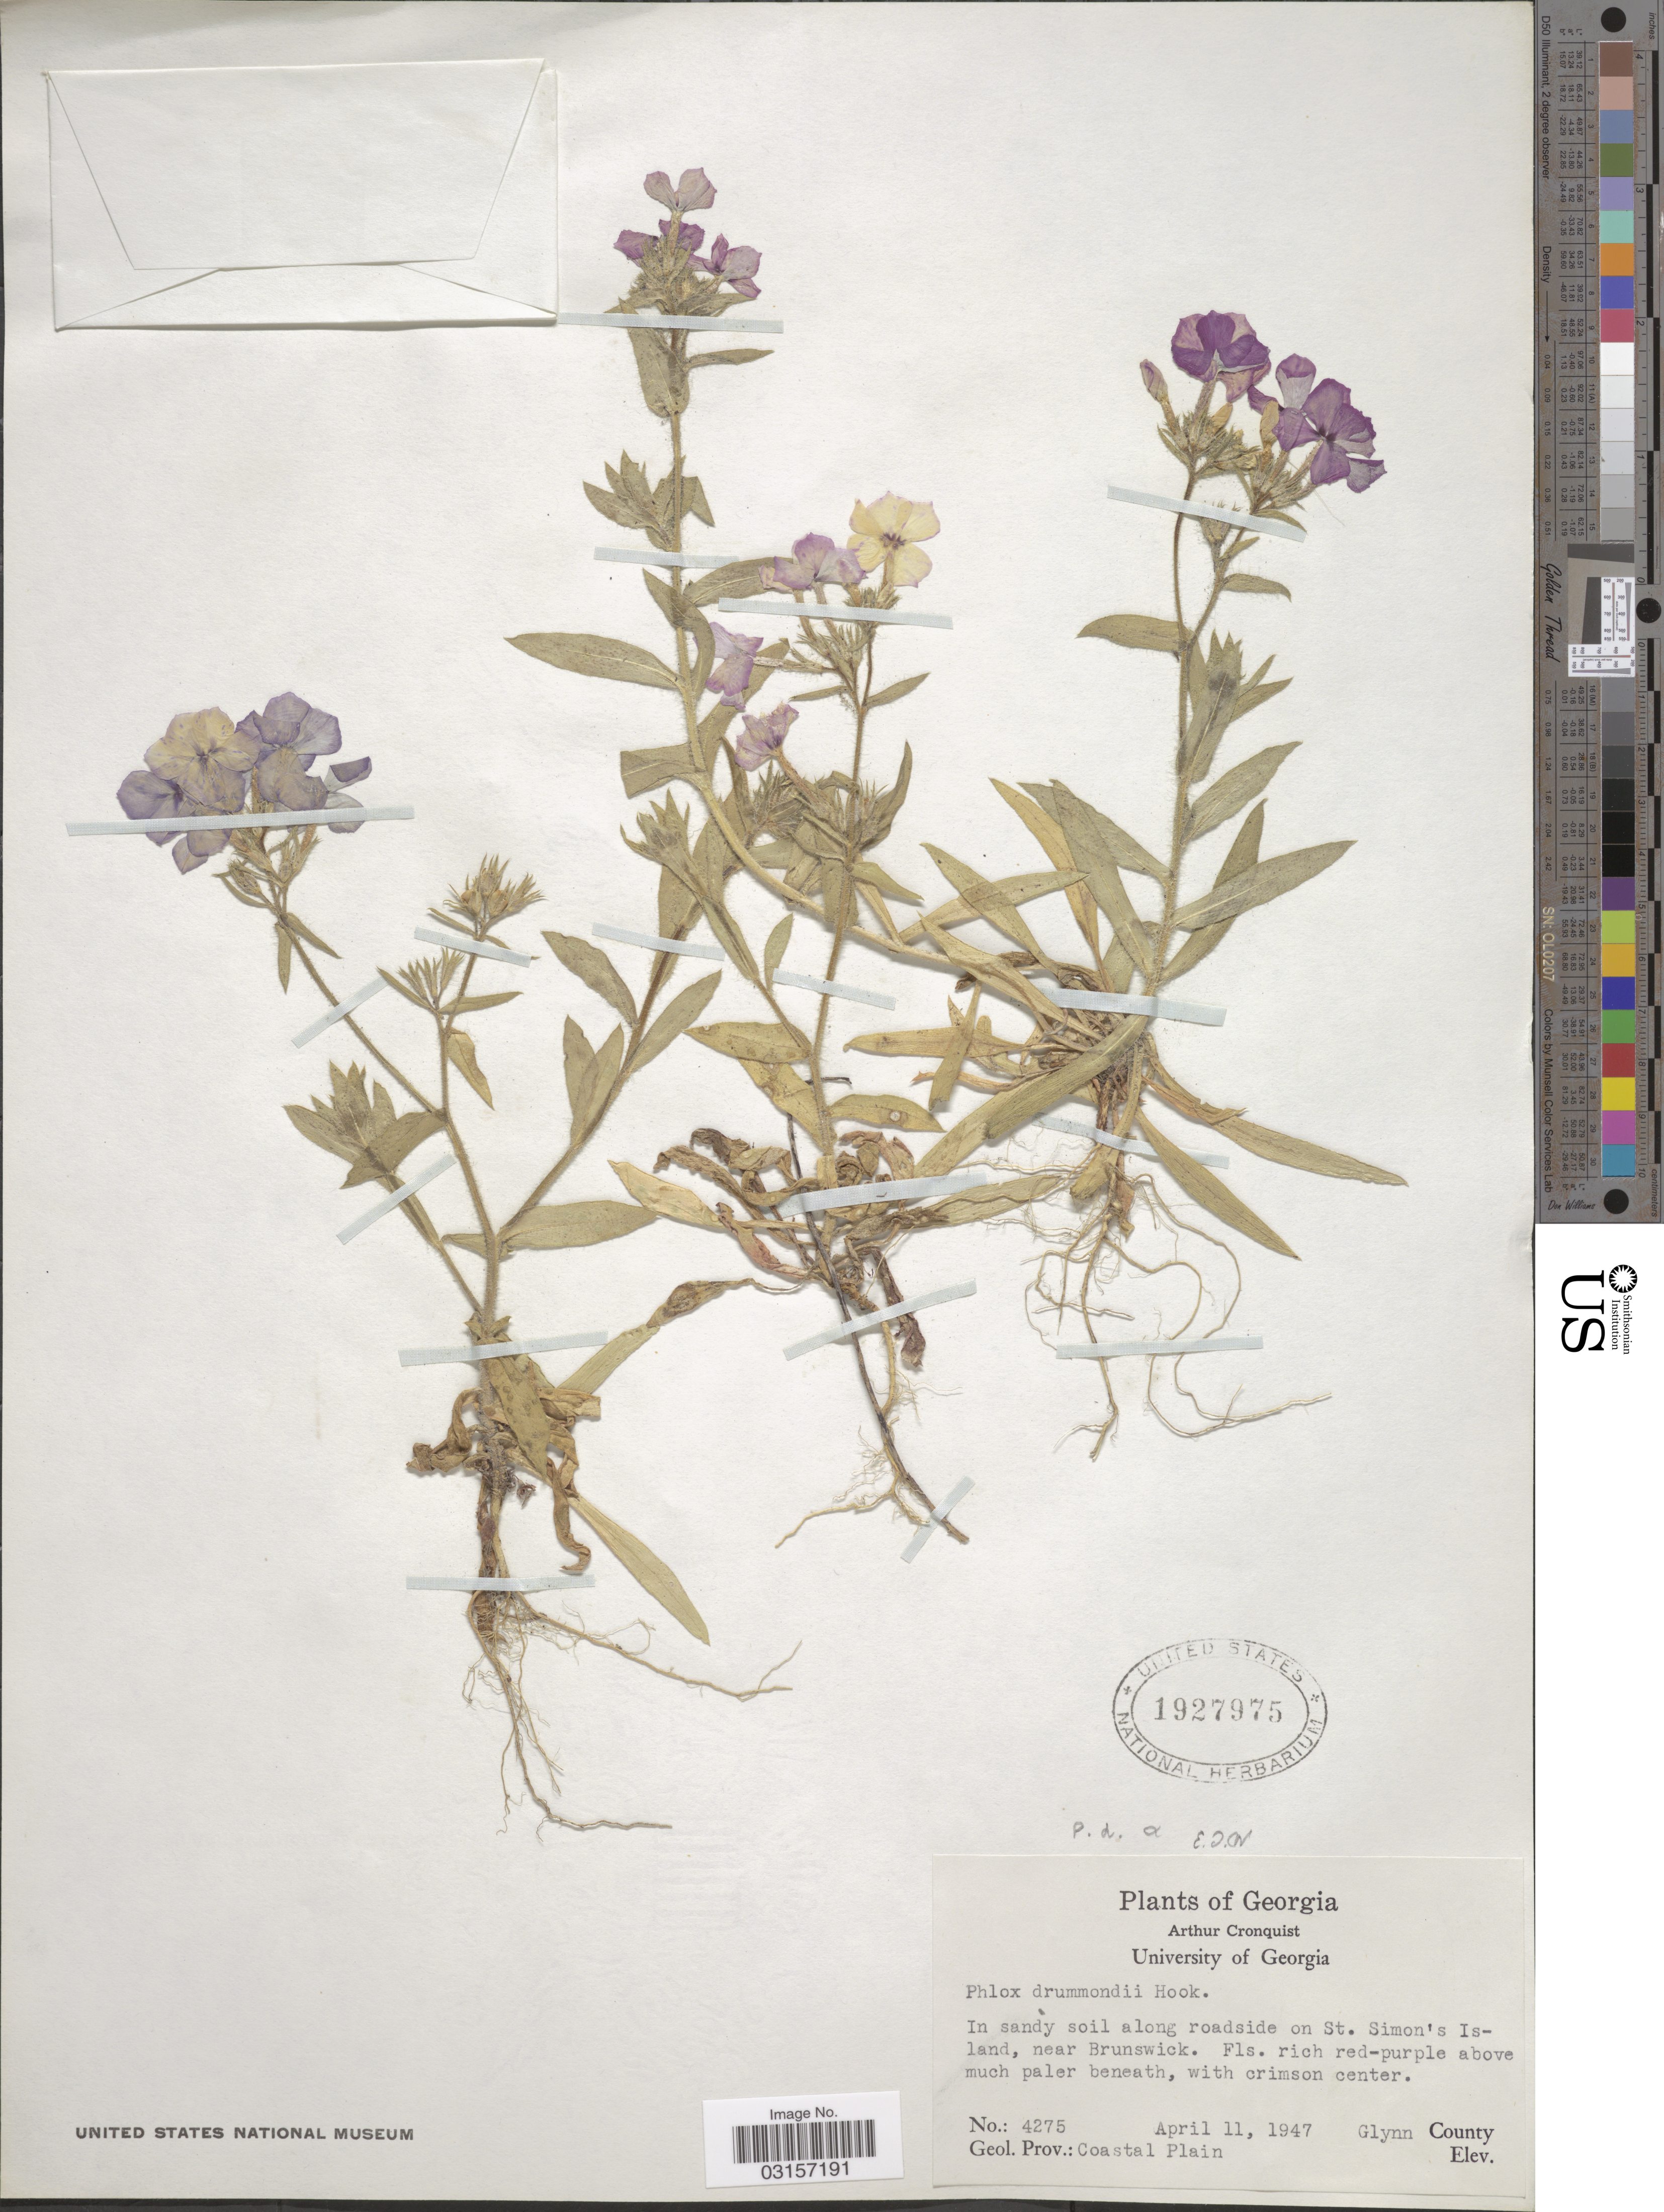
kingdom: Plantae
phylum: Tracheophyta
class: Magnoliopsida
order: Ericales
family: Polemoniaceae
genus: Phlox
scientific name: Phlox drummondii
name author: Hook.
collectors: A. J. Cronquist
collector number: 4275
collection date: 1947-04-11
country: United States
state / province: Georgia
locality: In sandy soil along roadside on St. Simon's Island, near Brunswick, Glynn County, Geol. Prov. Coastal Plain.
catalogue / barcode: US 1927975